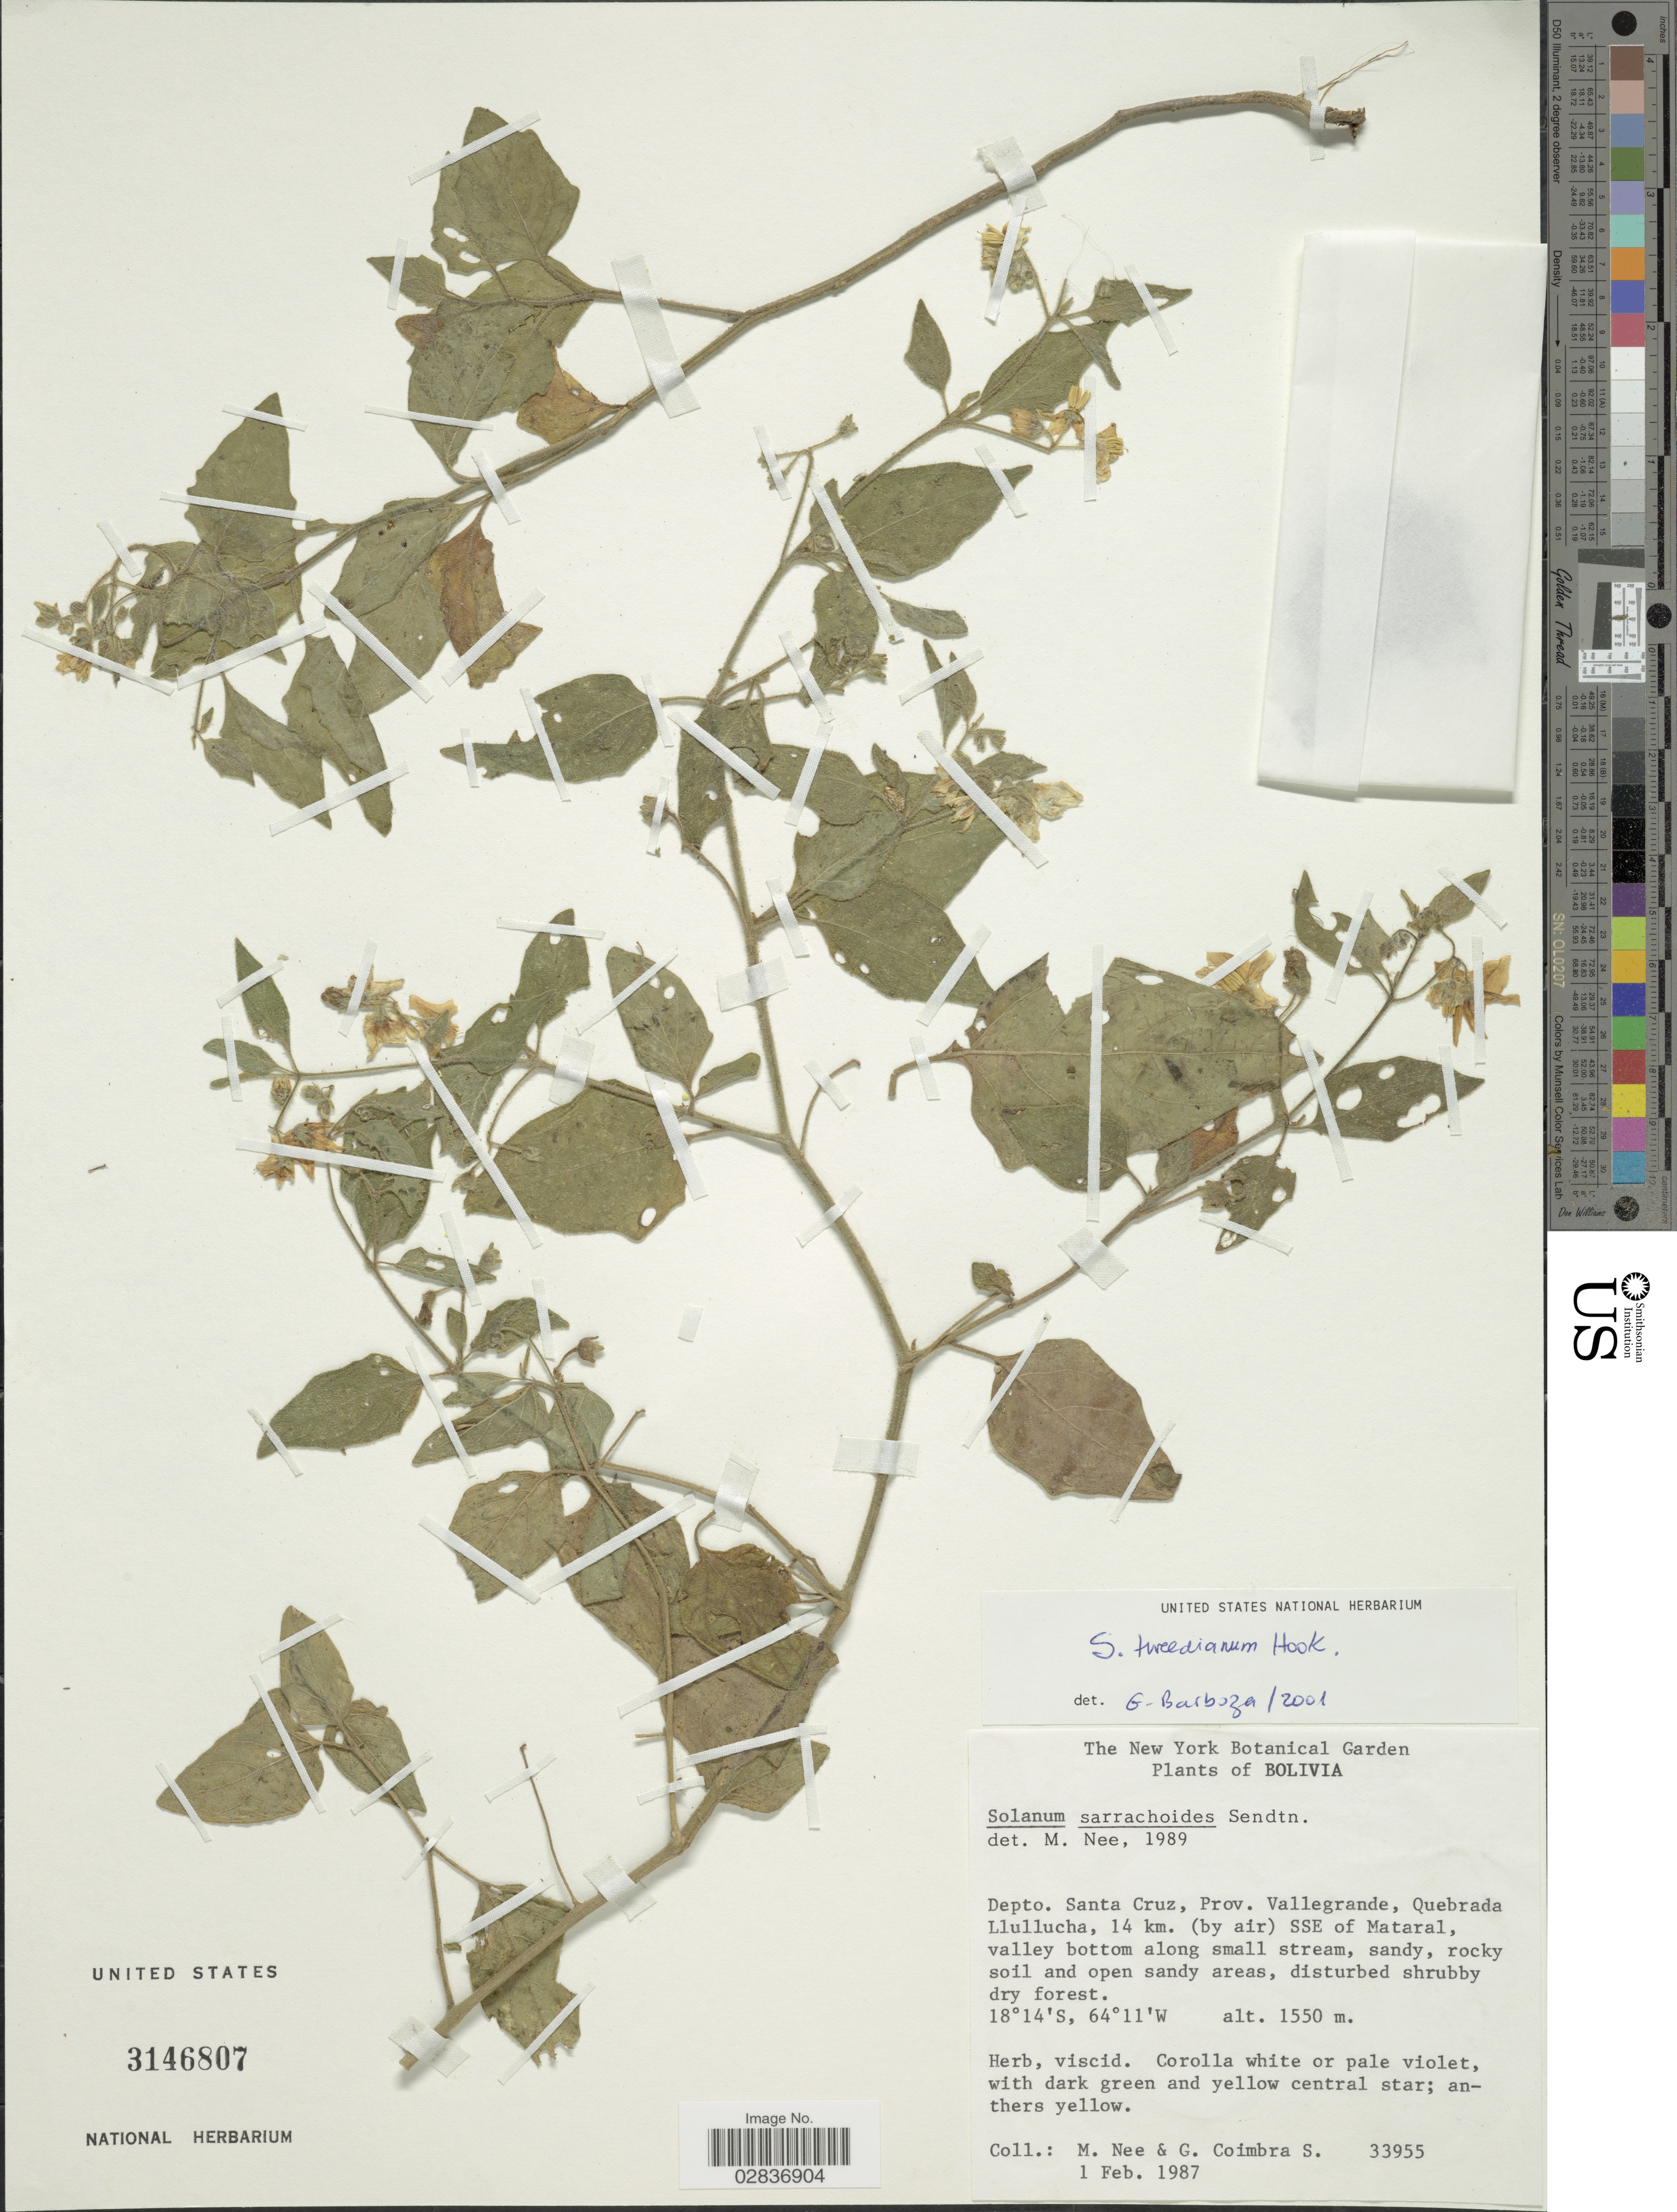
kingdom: Plantae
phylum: Tracheophyta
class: Magnoliopsida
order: Solanales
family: Solanaceae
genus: Solanum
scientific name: Solanum tweedianum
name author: Hook.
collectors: M. Nee & G. Coimbra S.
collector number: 33955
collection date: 1987-02-01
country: Bolivia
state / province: Santa Cruz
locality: Depto. Santa Cruz, Prov. Vallegrande, Quebrada Llullucha, 14 km. (by air) SSE of Mataral.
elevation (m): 1550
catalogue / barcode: US 3146807